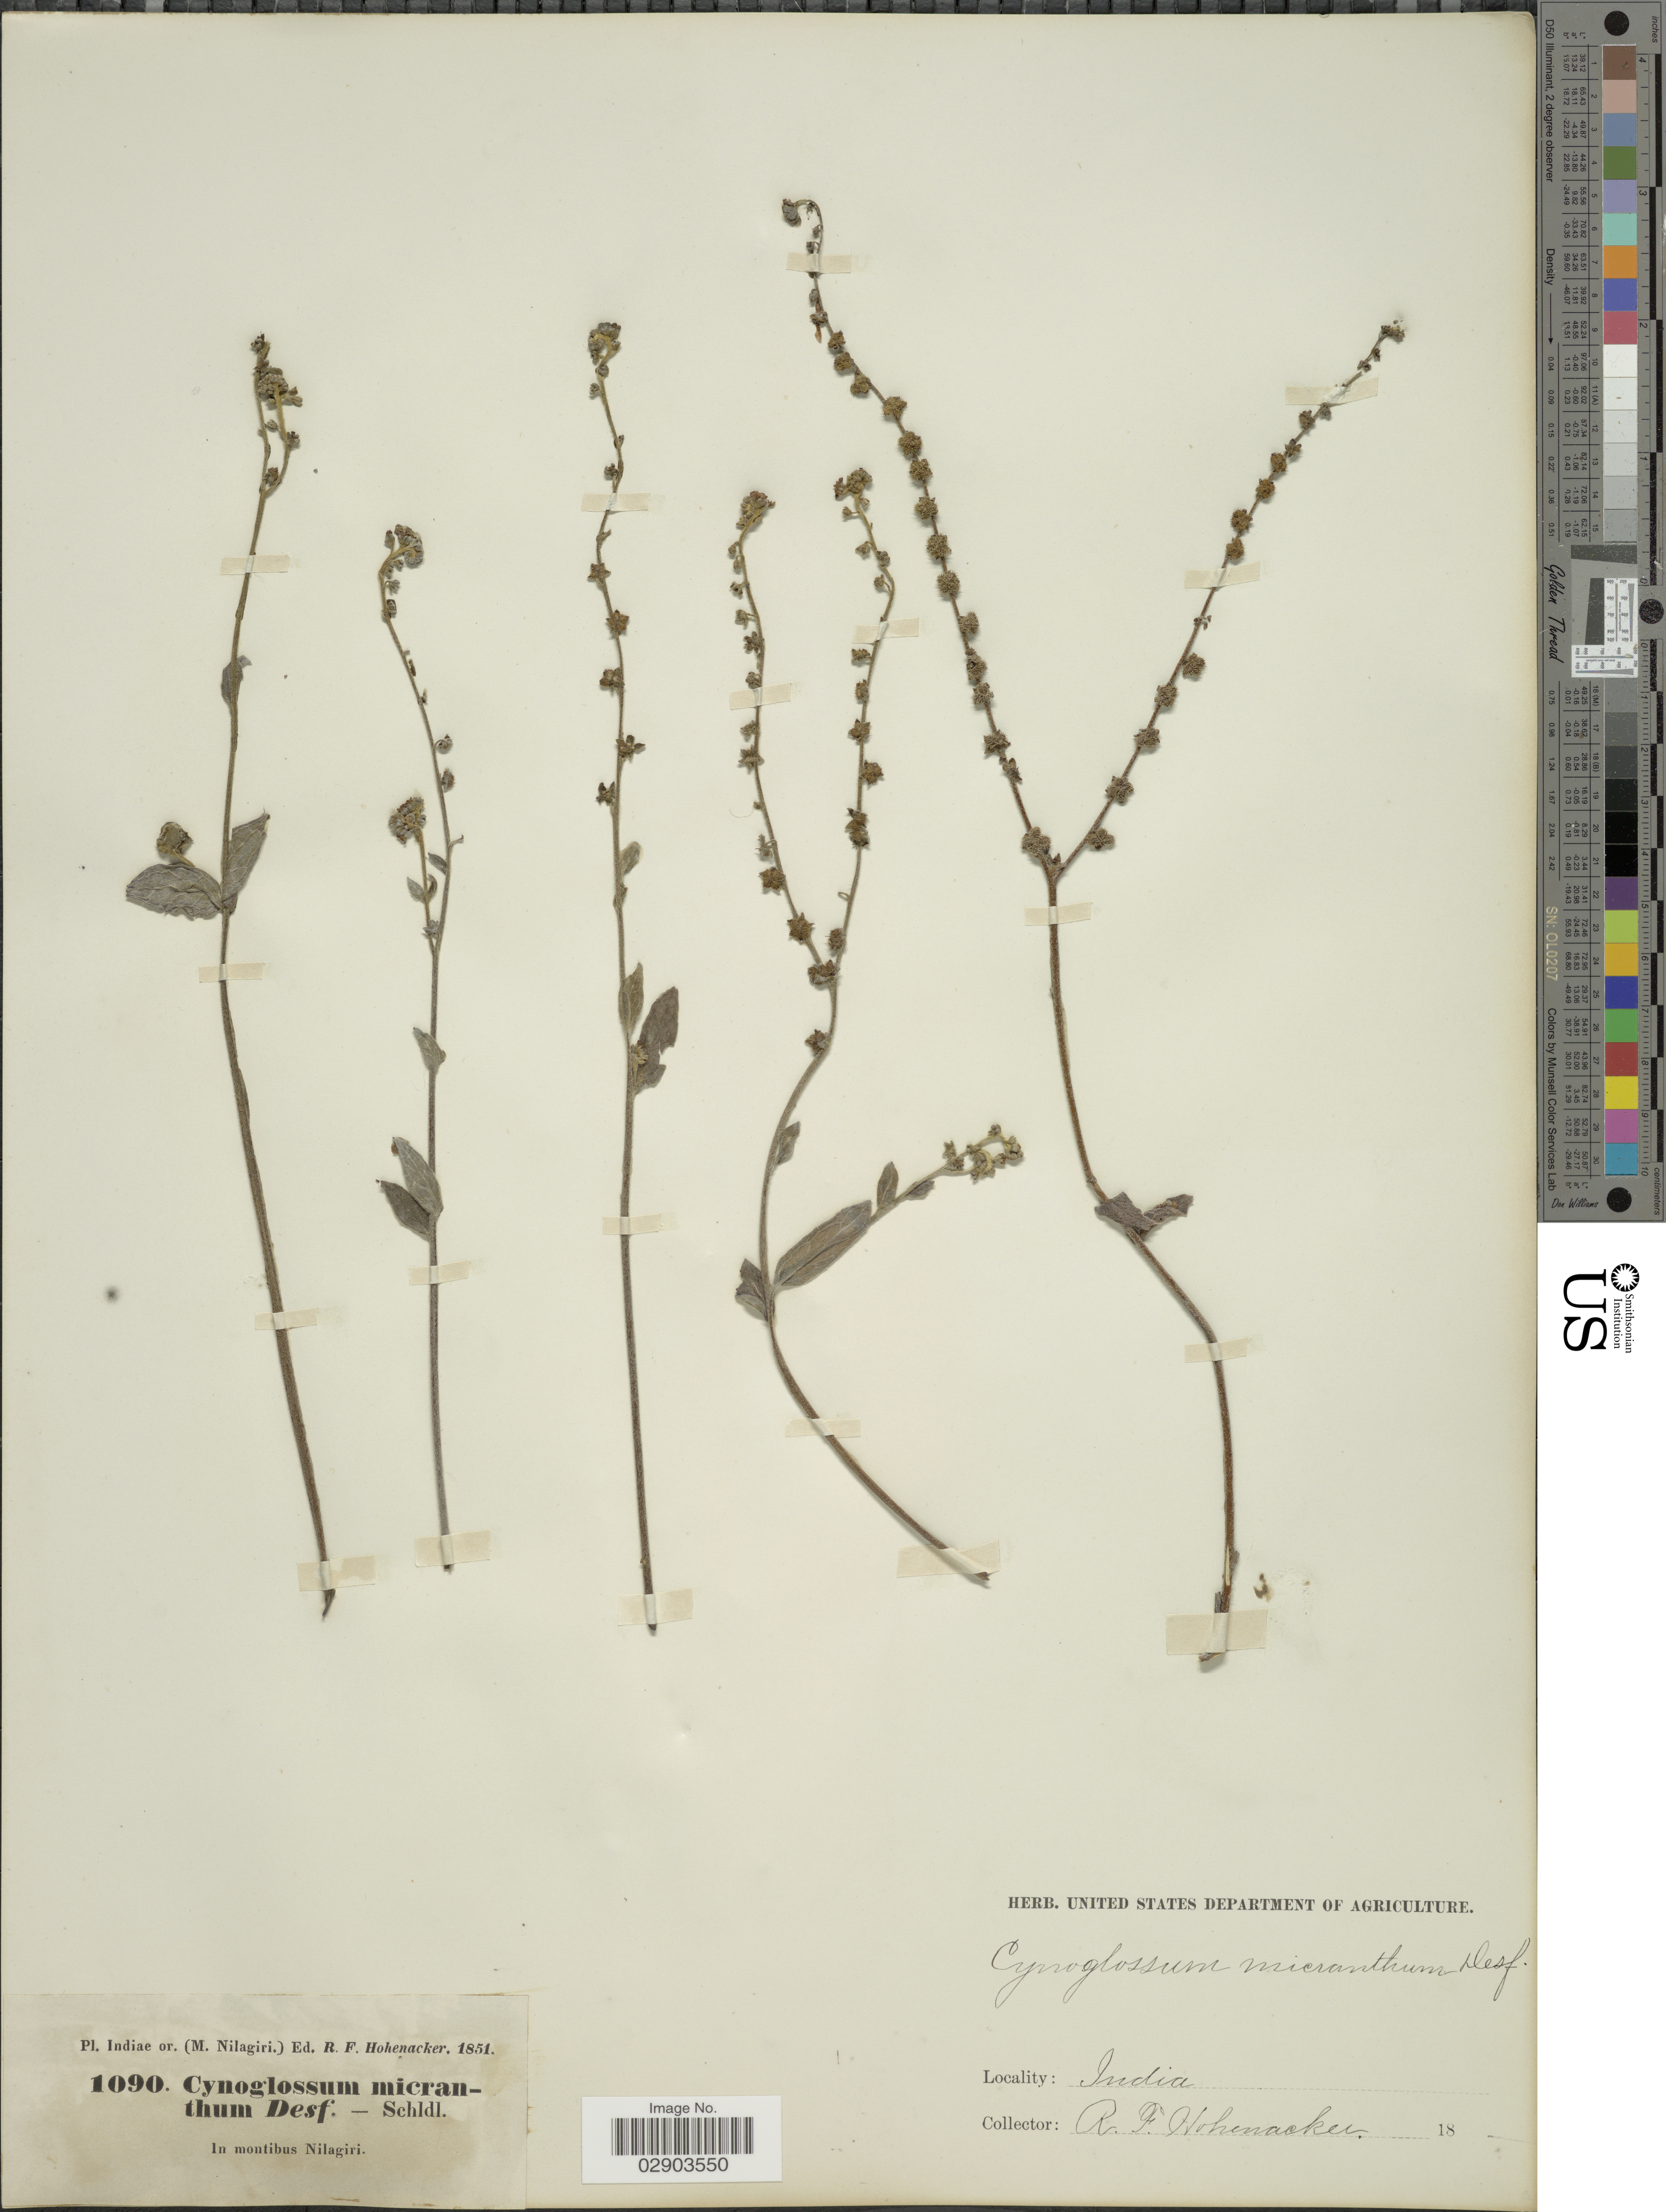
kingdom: Plantae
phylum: Tracheophyta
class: Magnoliopsida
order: Boraginales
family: Boraginaceae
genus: Cynoglossum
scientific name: Cynoglossum lanceolatum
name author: Forssk.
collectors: R. F. Hohenacker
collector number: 1090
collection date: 1851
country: India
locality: Pl. Indiae or. (M. Nilagiri), In Montibus Nilagiri.